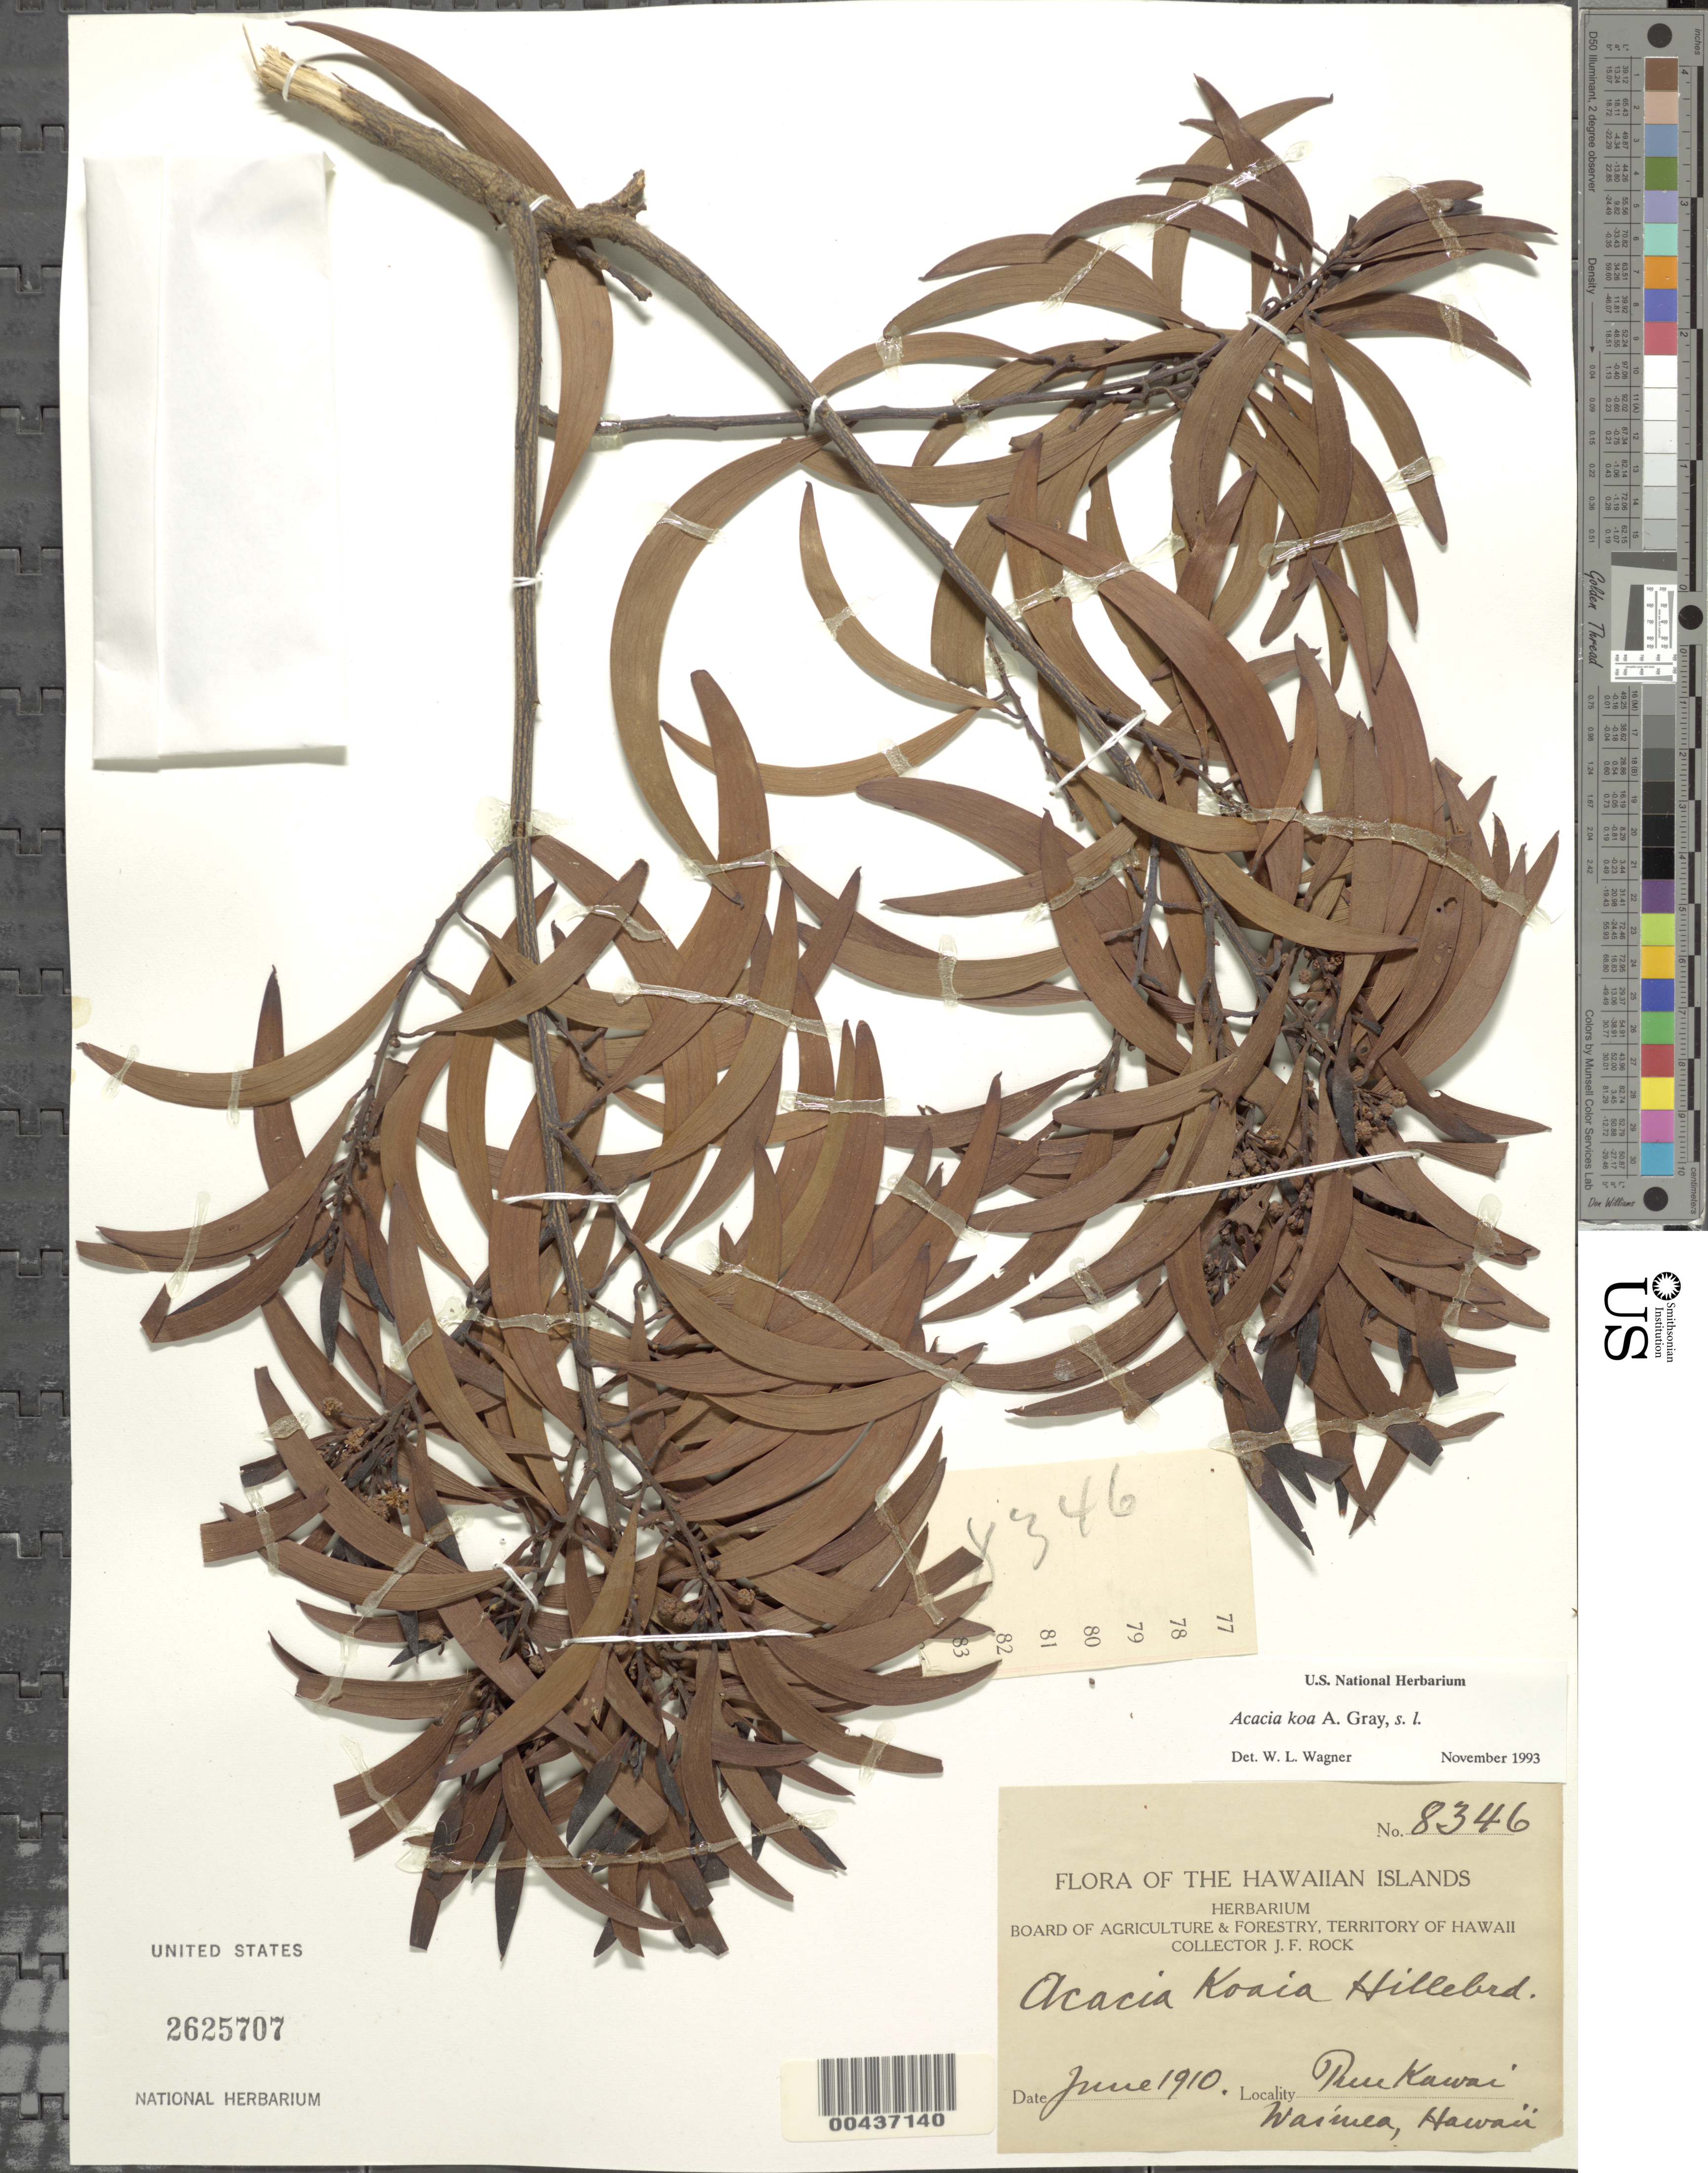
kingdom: Plantae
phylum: Tracheophyta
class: Magnoliopsida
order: Fabales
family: Fabaceae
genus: Acacia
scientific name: Acacia koa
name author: A. Gray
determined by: Wagner, W. L., (BOT), Smithsonian Institution - National Museum of Natural History (UNITED STATES)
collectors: J. F. Rock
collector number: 8346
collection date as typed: Jun 1910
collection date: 1910-06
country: United States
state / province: Hawaii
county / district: Hawaii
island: Hawaii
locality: Puu Kawai, Waimea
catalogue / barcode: US 2625707